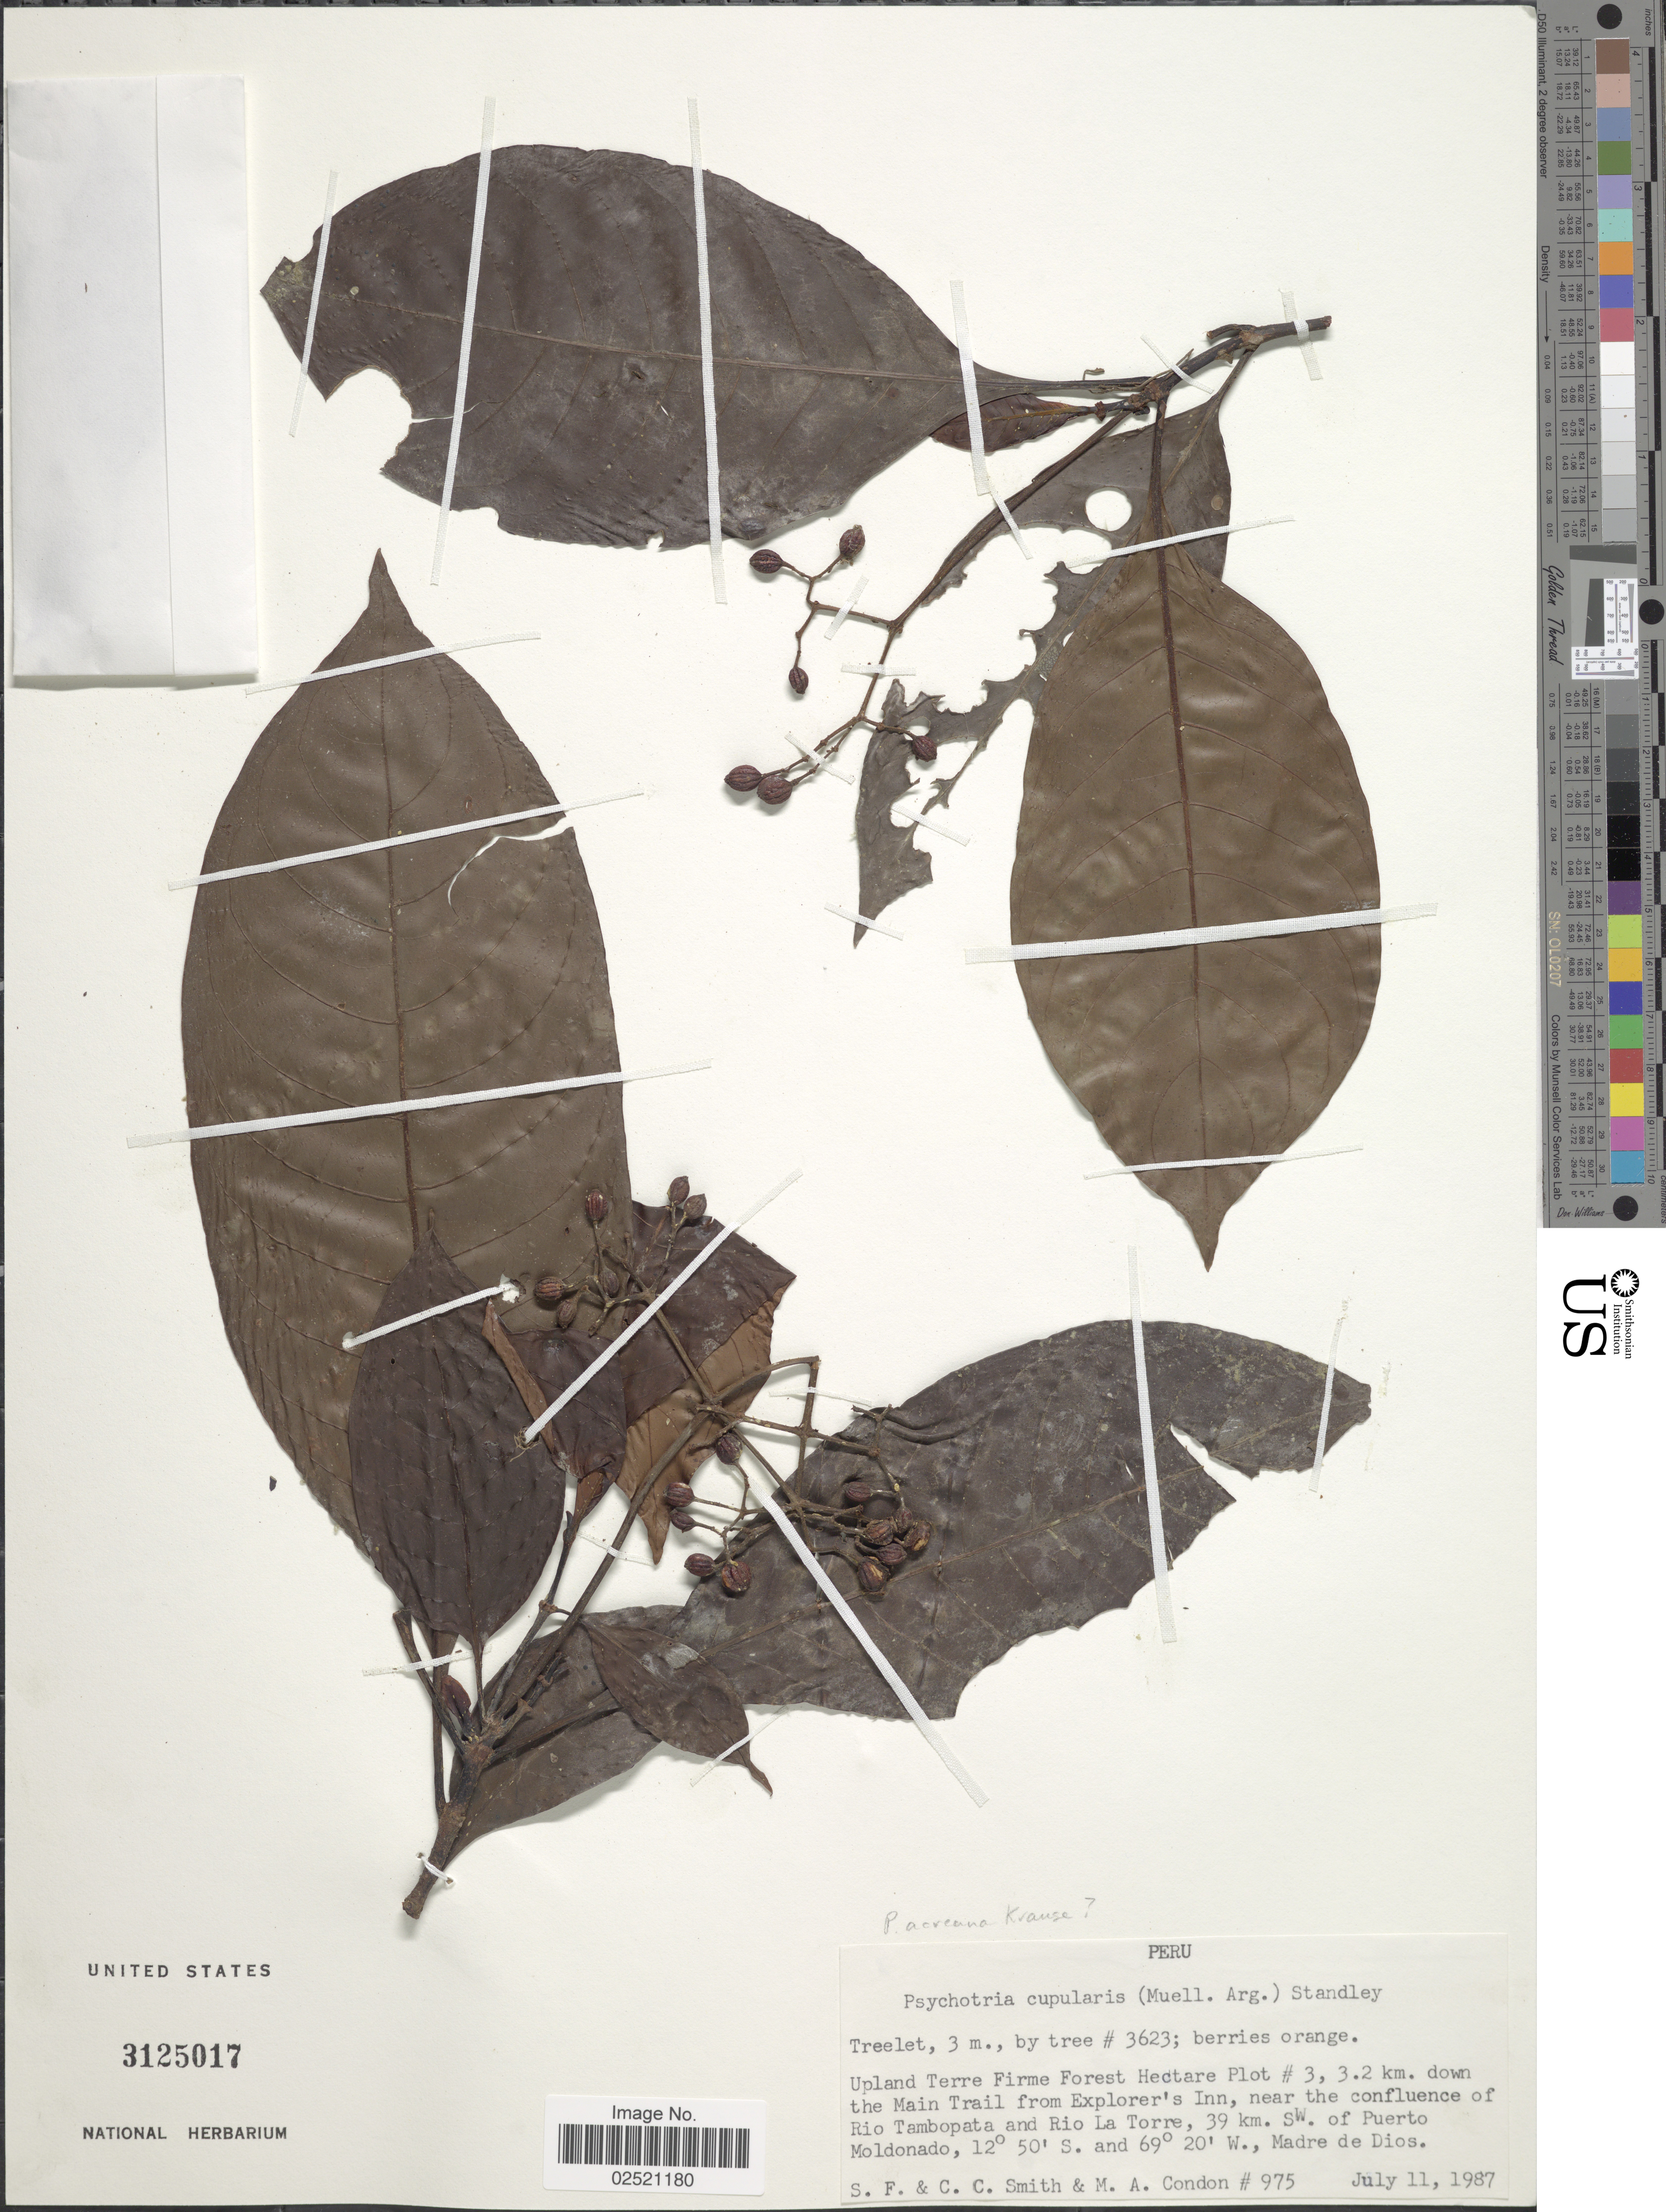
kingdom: Plantae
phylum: Tracheophyta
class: Magnoliopsida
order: Gentianales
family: Rubiaceae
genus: Psychotria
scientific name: Psychotria cupularis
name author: (Müll. Arg.) Standl.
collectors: S.F. Smith, C. C. Smith & M. Condon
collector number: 975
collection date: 1987-07-11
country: Peru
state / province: Madre de Dios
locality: Upland Terre Firme Forest Hectare Plot # 3, 3.2 km. down the Main Trail from Explorer's Inn, near the confluence of Rio Tambopata and Rio La Torre, 39 km. SW. of Puerto Moldonado.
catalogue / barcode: US 3125017